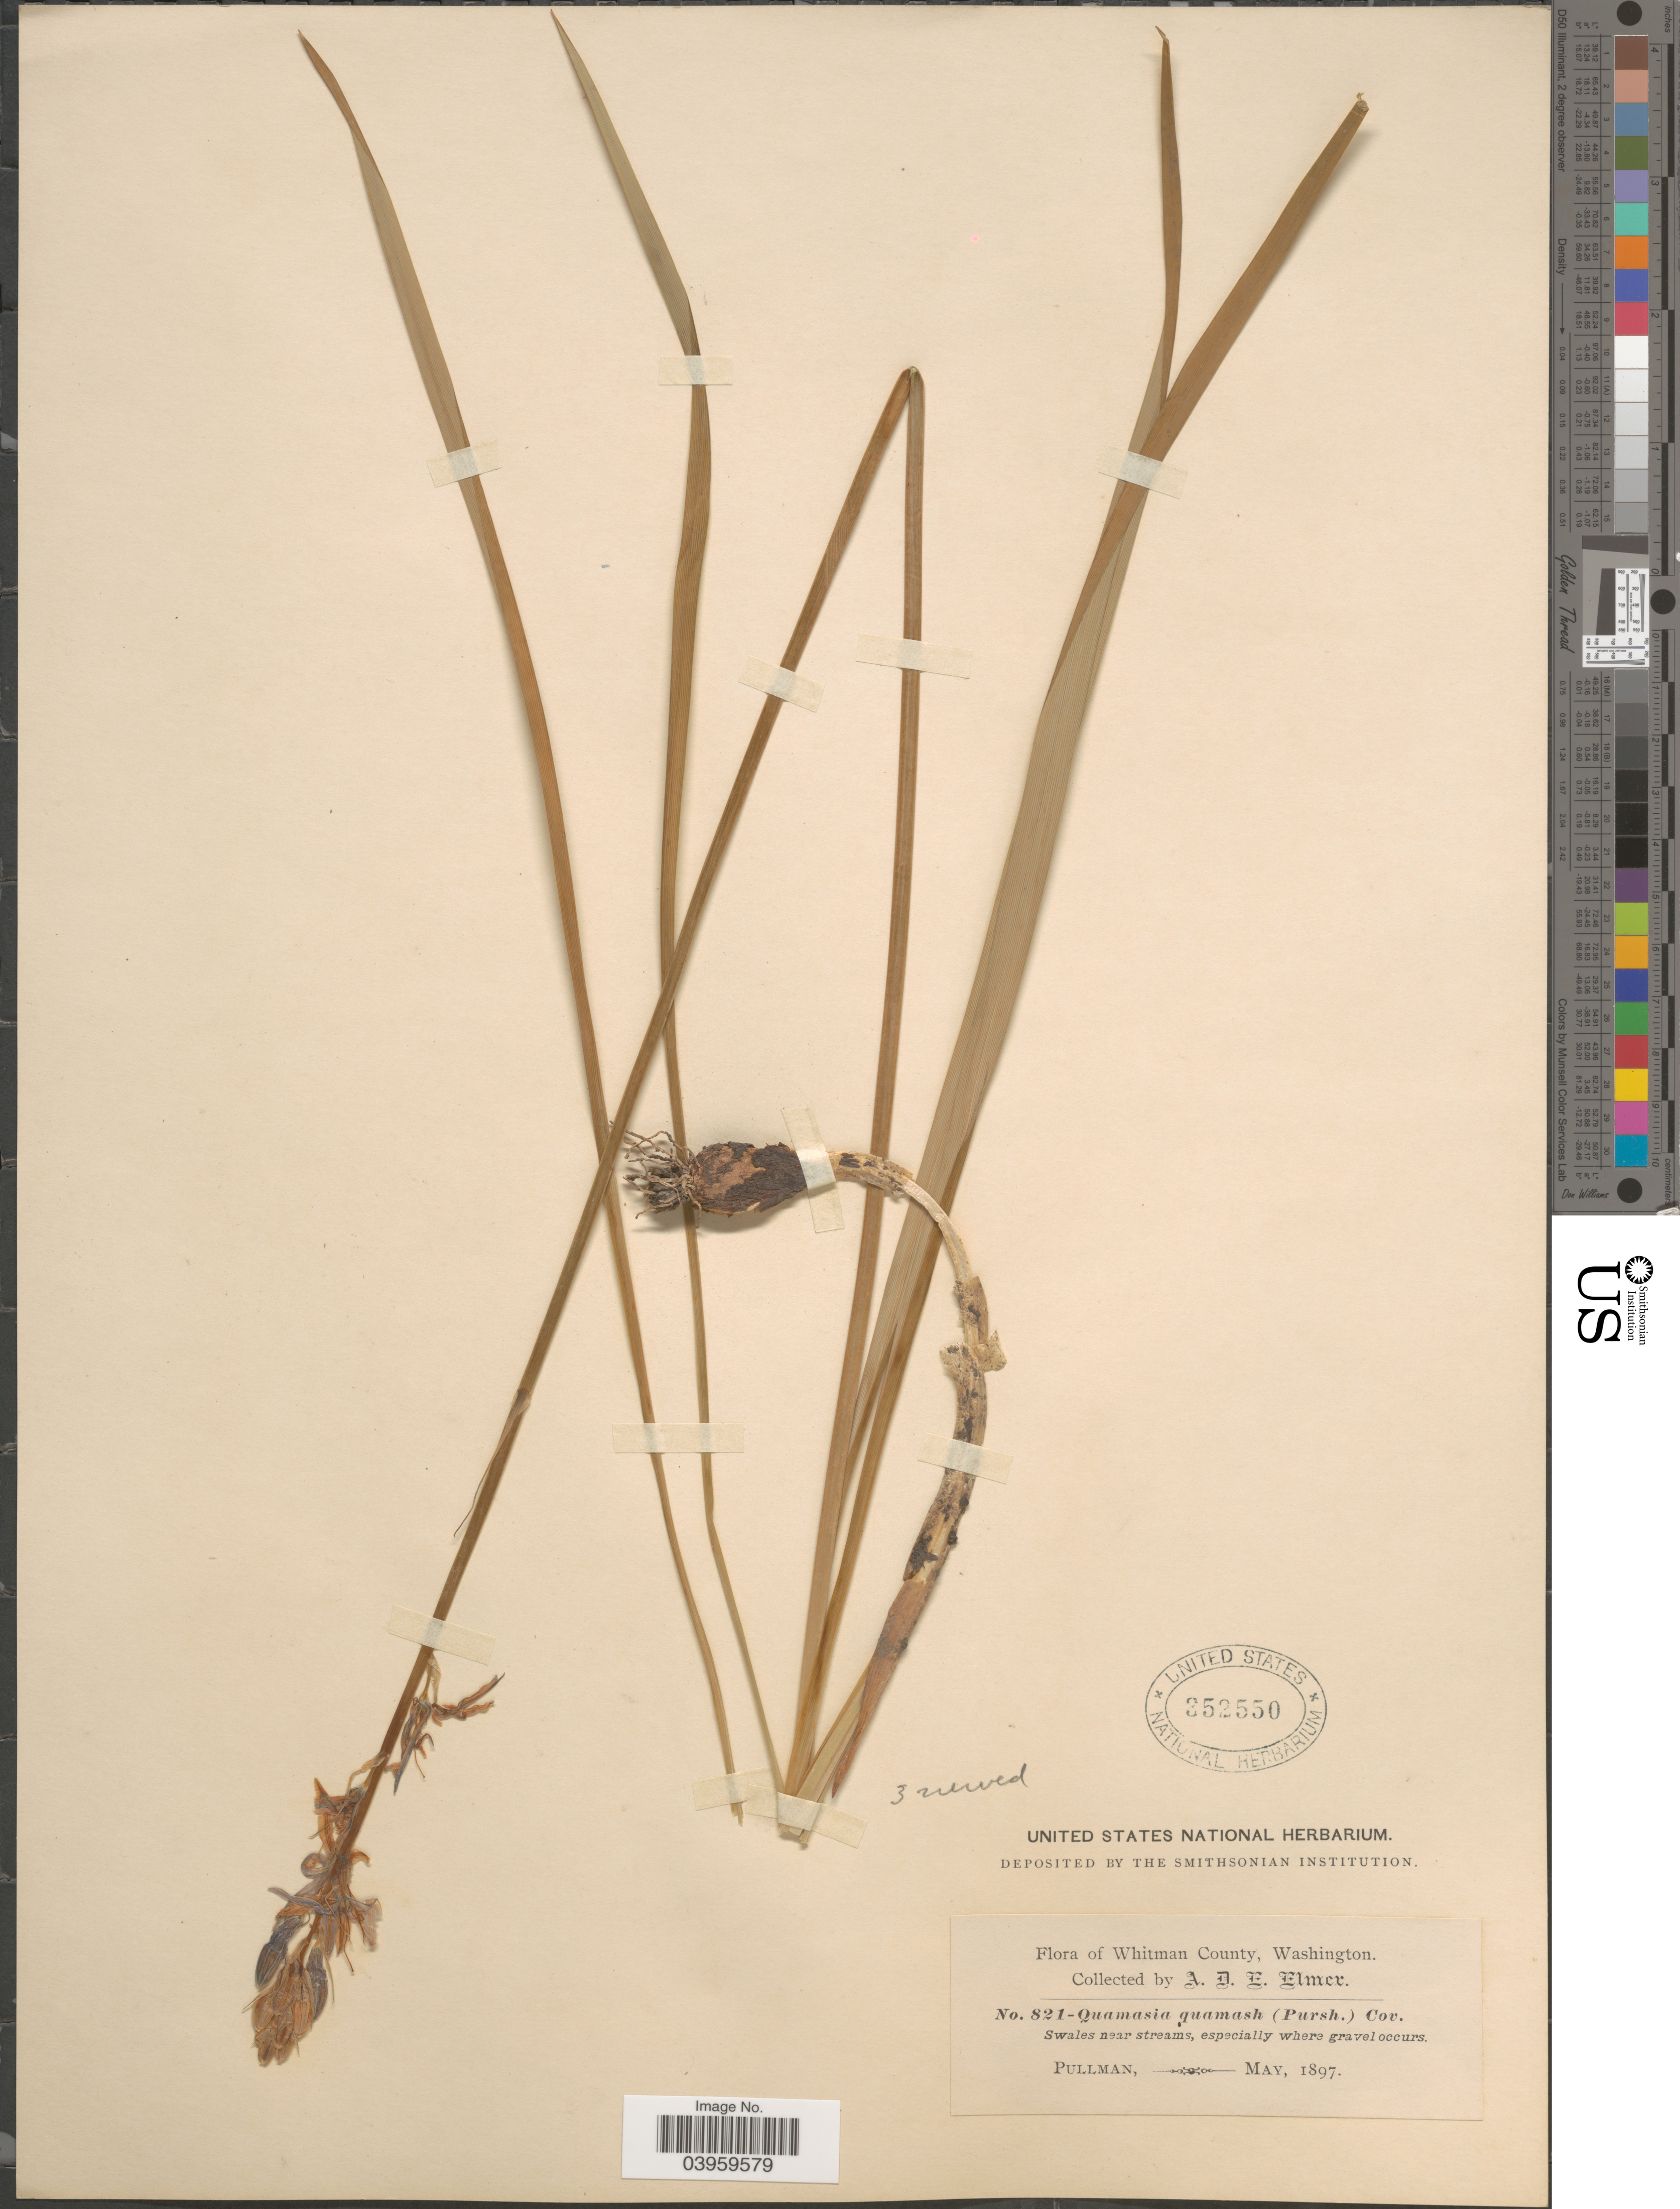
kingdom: Plantae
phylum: Tracheophyta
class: Liliopsida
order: Asparagales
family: Asparagaceae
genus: Camassia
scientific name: Camassia quamash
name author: (Pursh) Greene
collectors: A. D. E. Elmer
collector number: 821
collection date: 1897-05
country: United States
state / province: Washington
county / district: Whitman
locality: Whitman County. Swales near streams, especially where gravel occurs. Pullman.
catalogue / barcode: US 352550